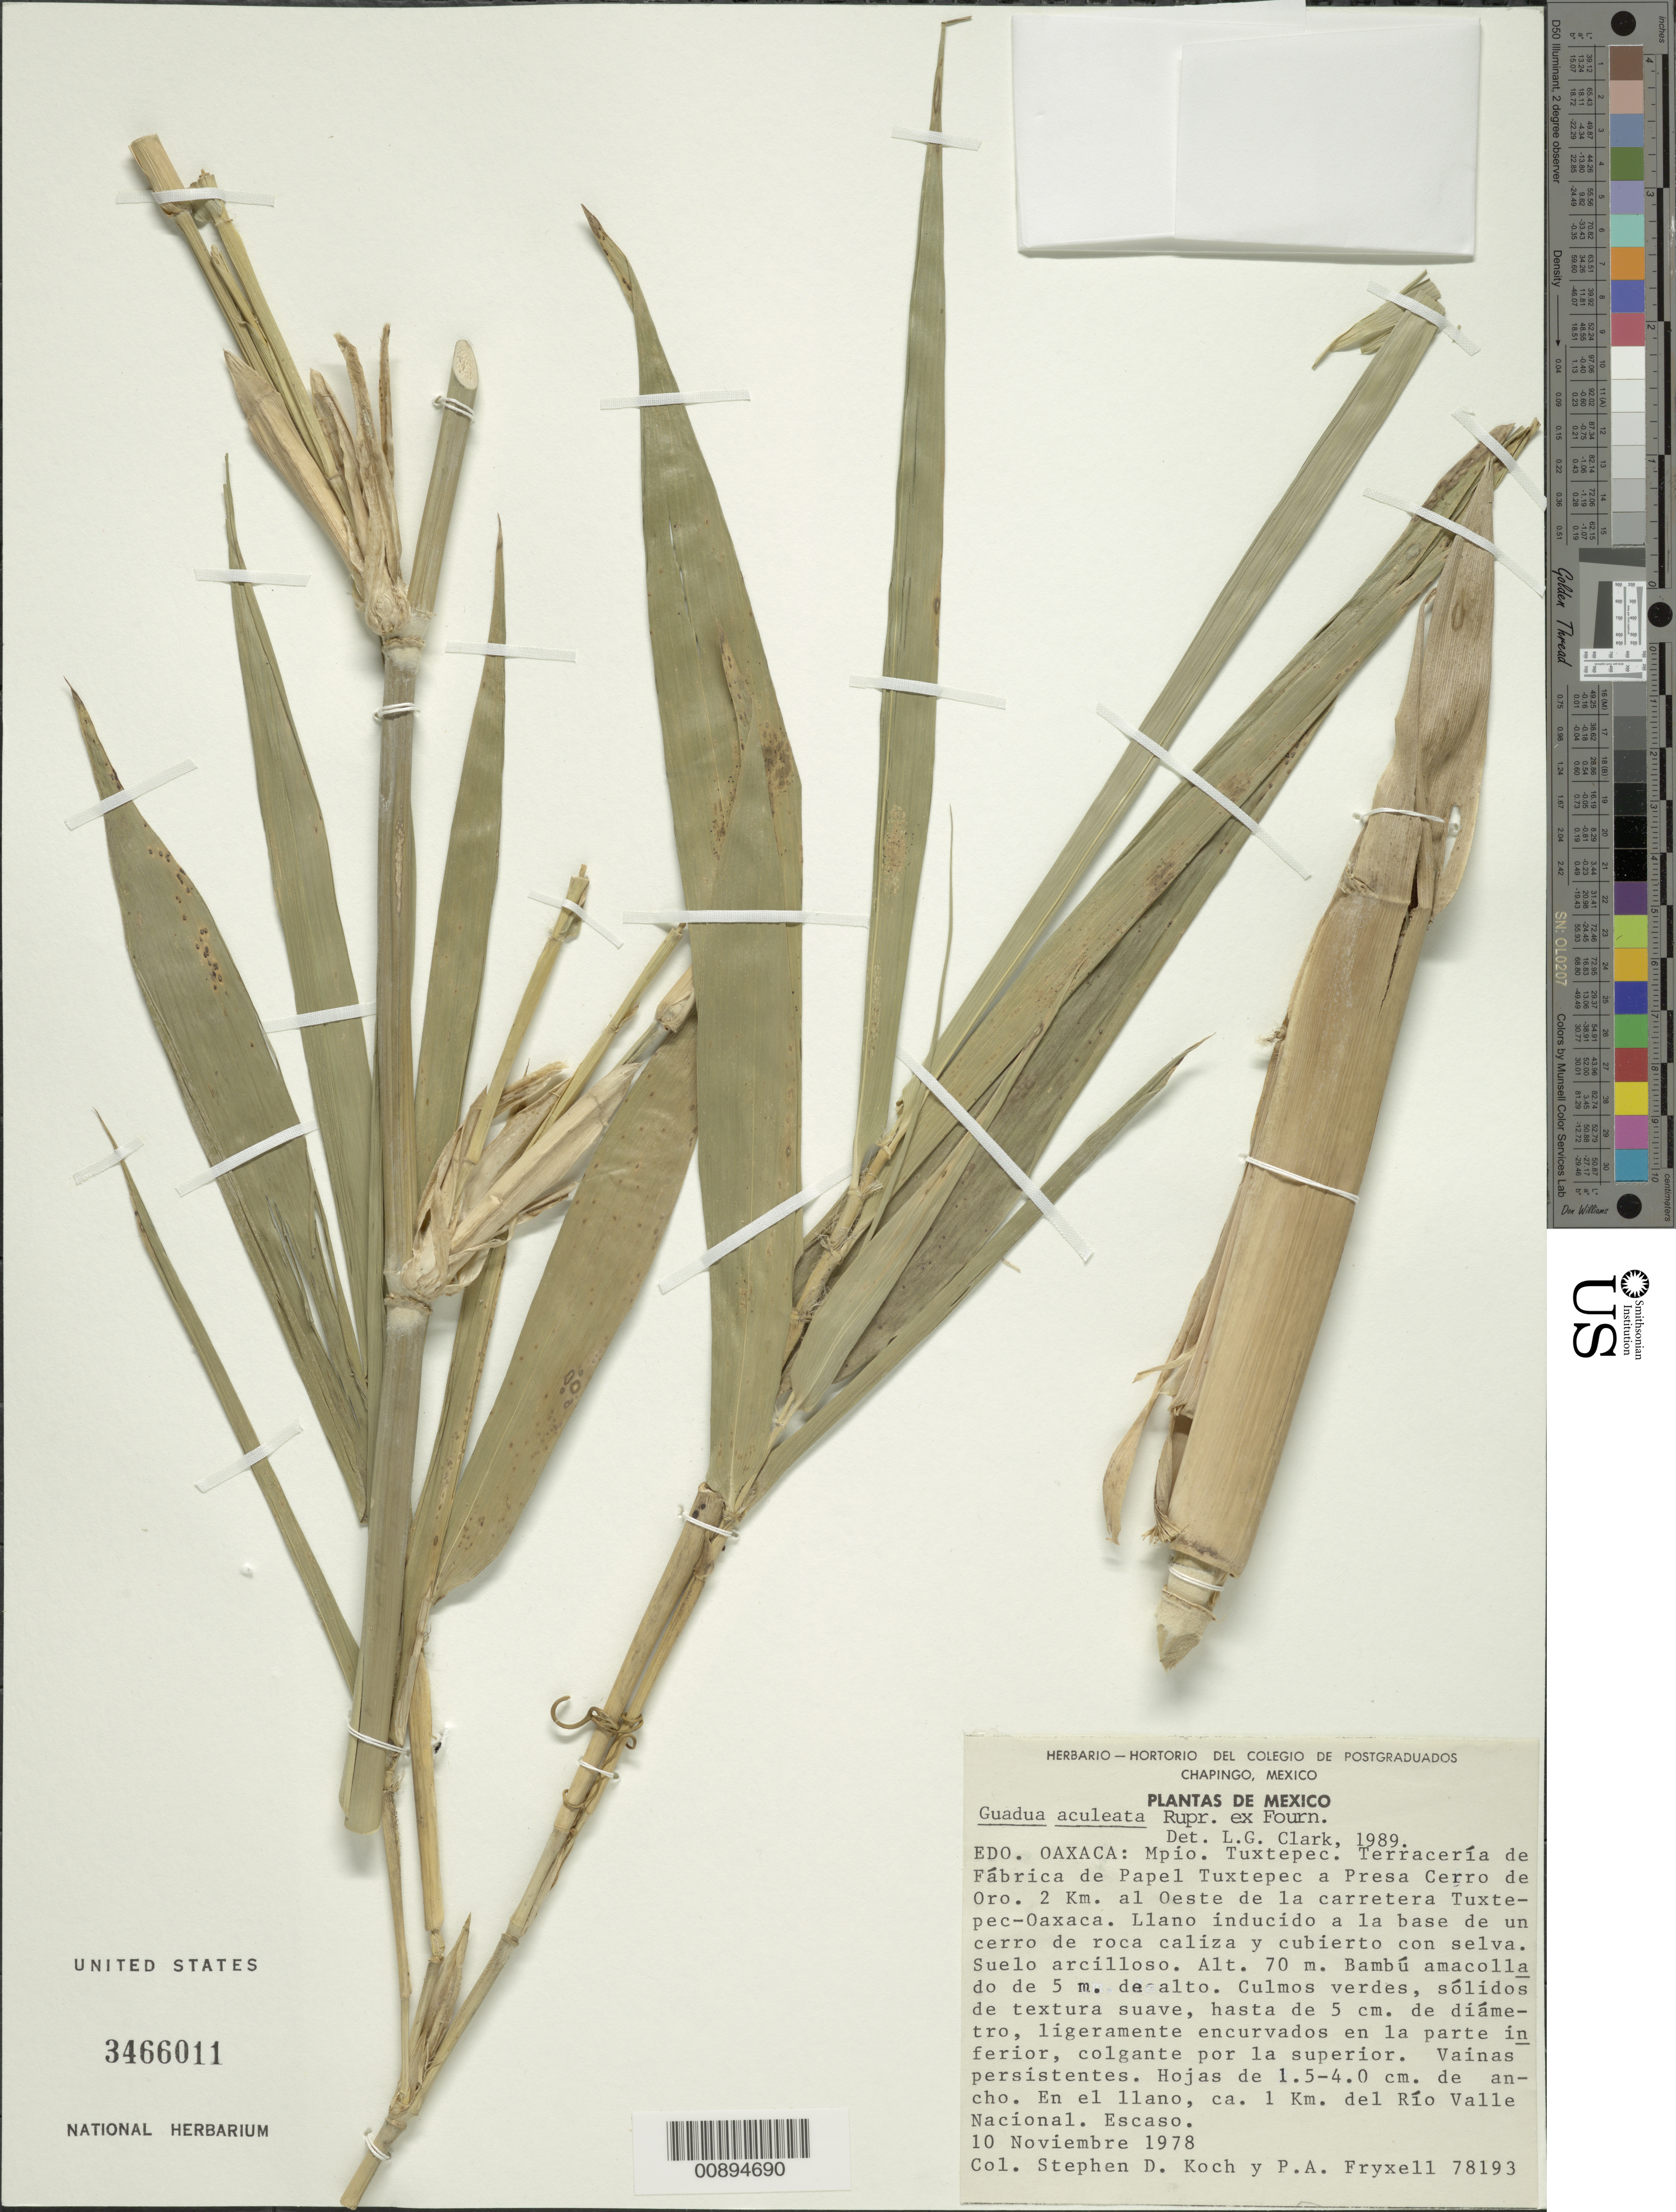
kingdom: Plantae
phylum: Tracheophyta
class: Liliopsida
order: Poales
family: Poaceae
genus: Guadua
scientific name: Guadua aculeata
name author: Rupr. ex E. Fourn.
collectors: S. D. Koch & P. A. Fryxell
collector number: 78193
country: Mexico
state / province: Oaxaca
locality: Tuxtepec, Terraceria de Fabrica de Papel Tuxtepec a Press Cerro de Oro.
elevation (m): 70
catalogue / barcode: US 3466011